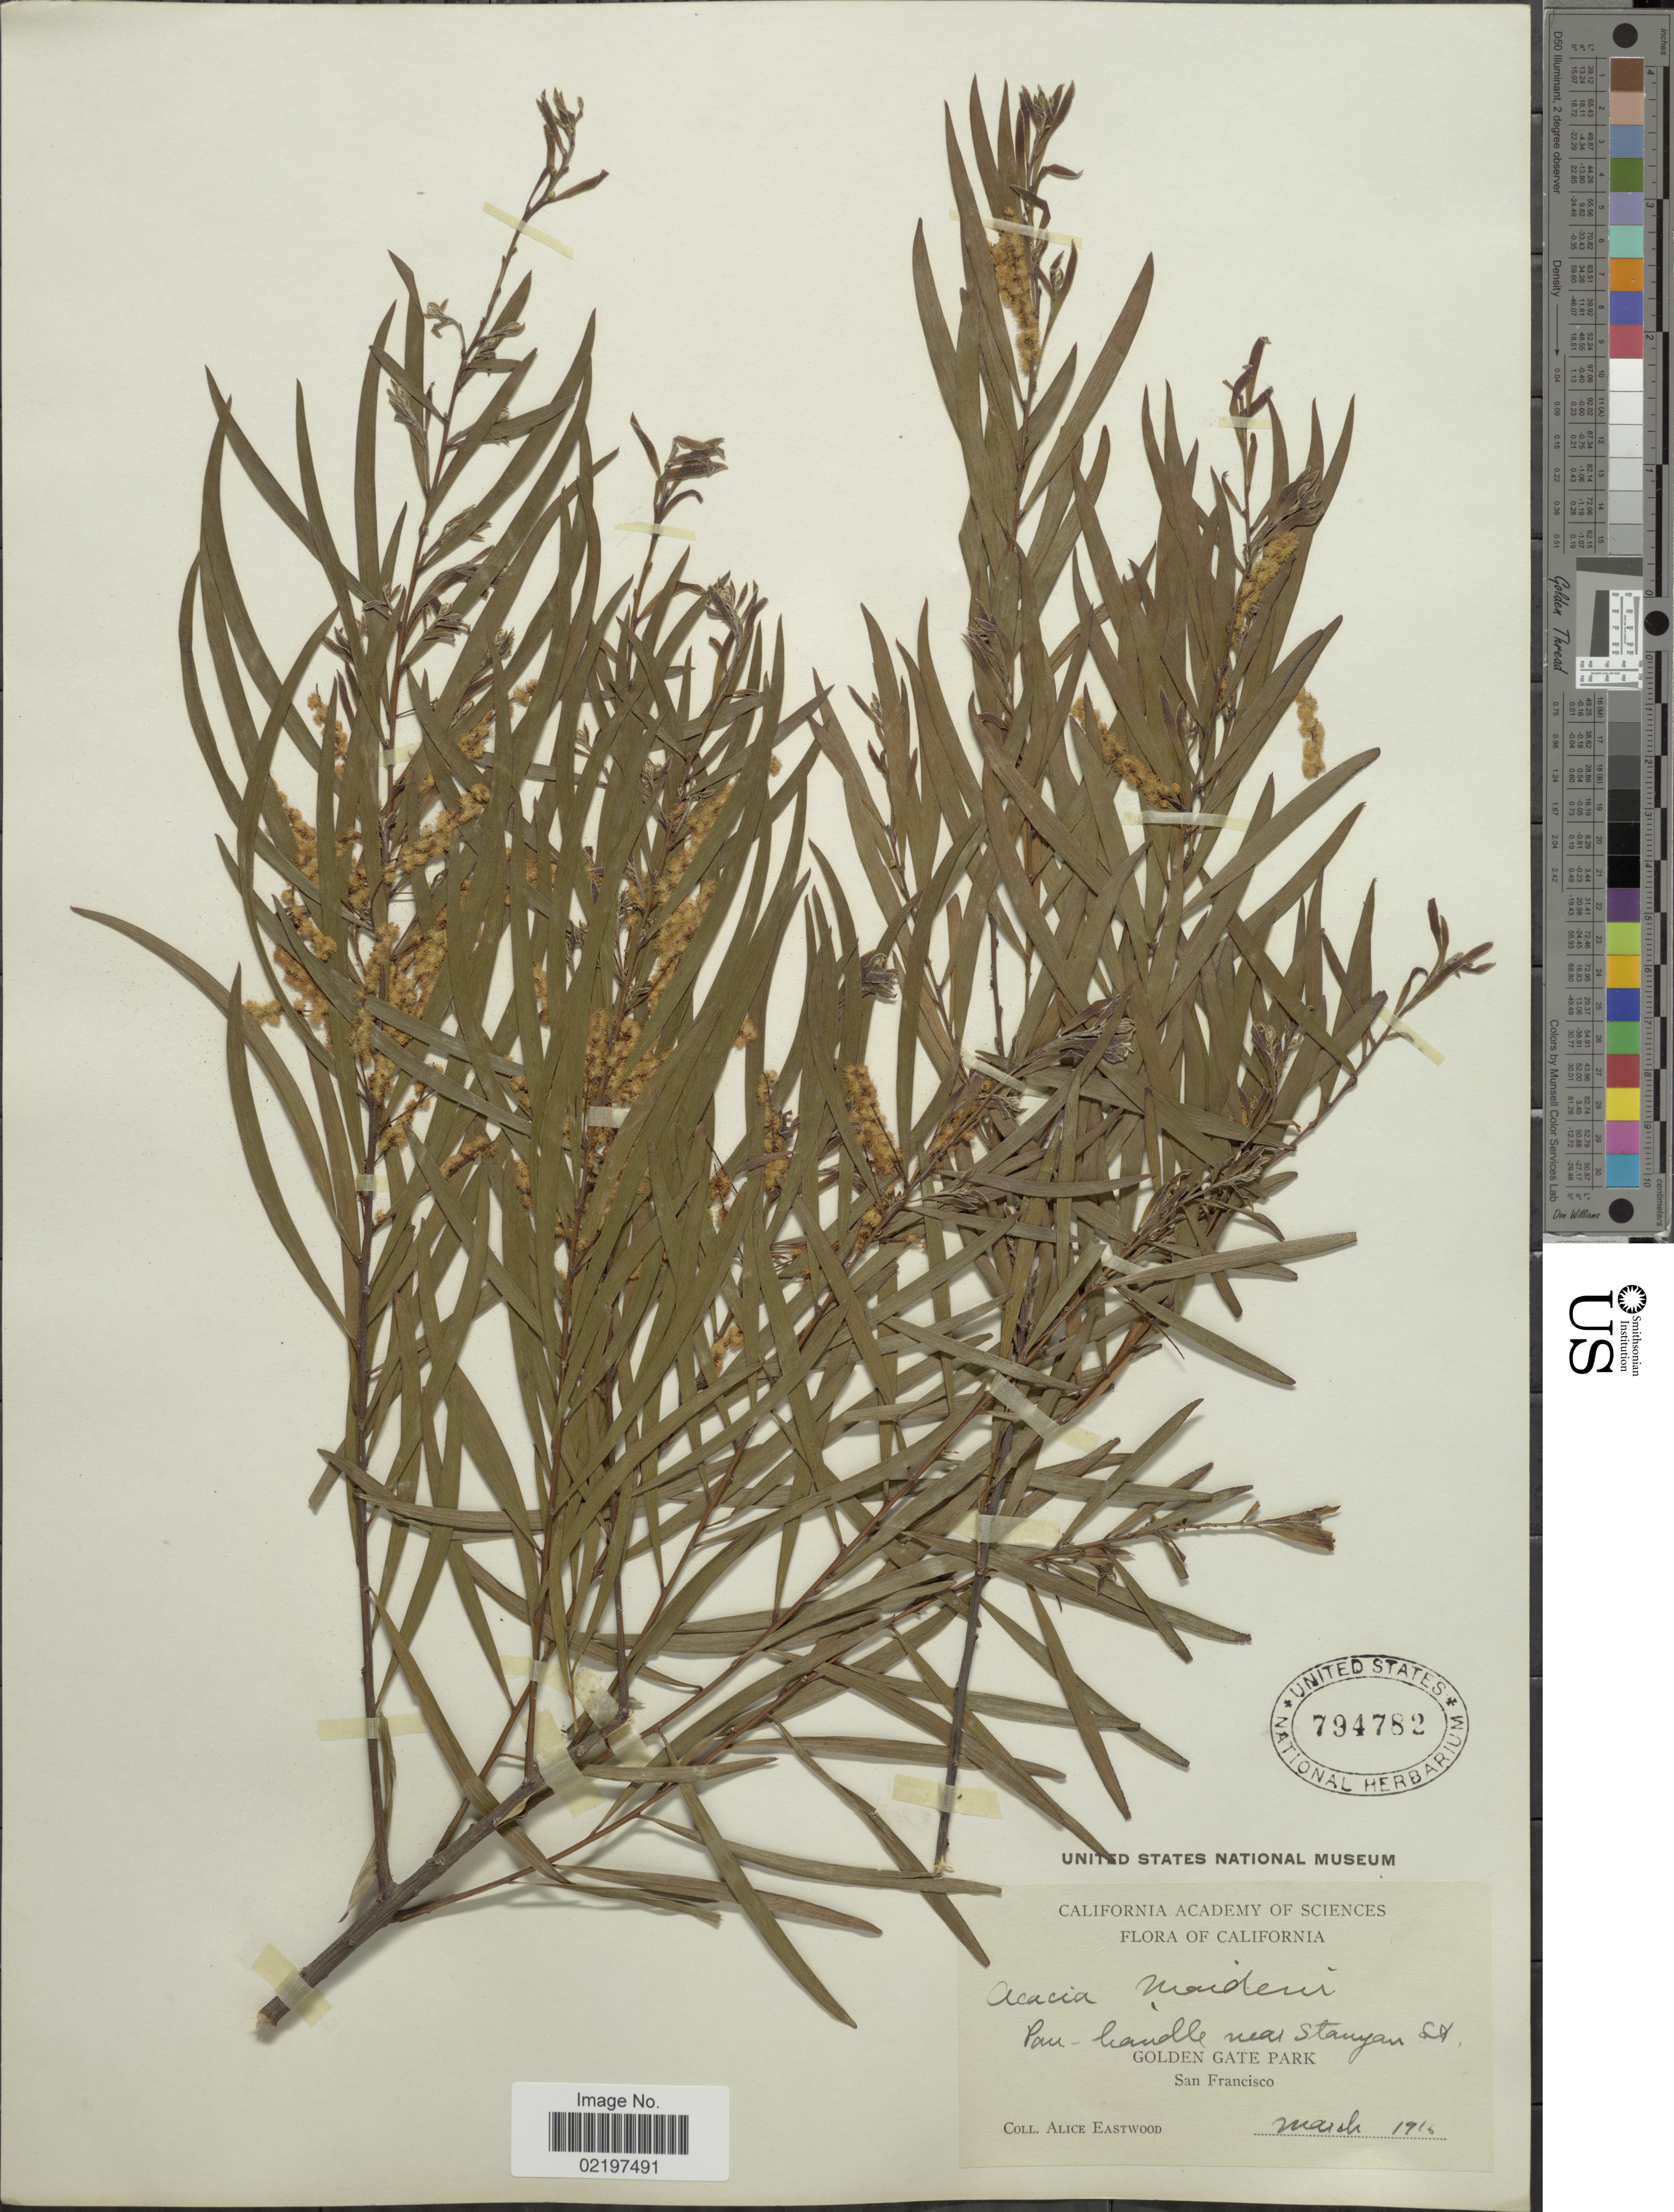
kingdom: Plantae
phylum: Tracheophyta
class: Magnoliopsida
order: Fabales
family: Fabaceae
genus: Acacia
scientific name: Acacia maidenii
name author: F. Muell.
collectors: A. Eastwood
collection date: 1916-03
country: United States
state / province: California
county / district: San Francisco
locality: Panhandle near Stanyan St., Golden Gate Park, San Francisco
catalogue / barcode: US 794782